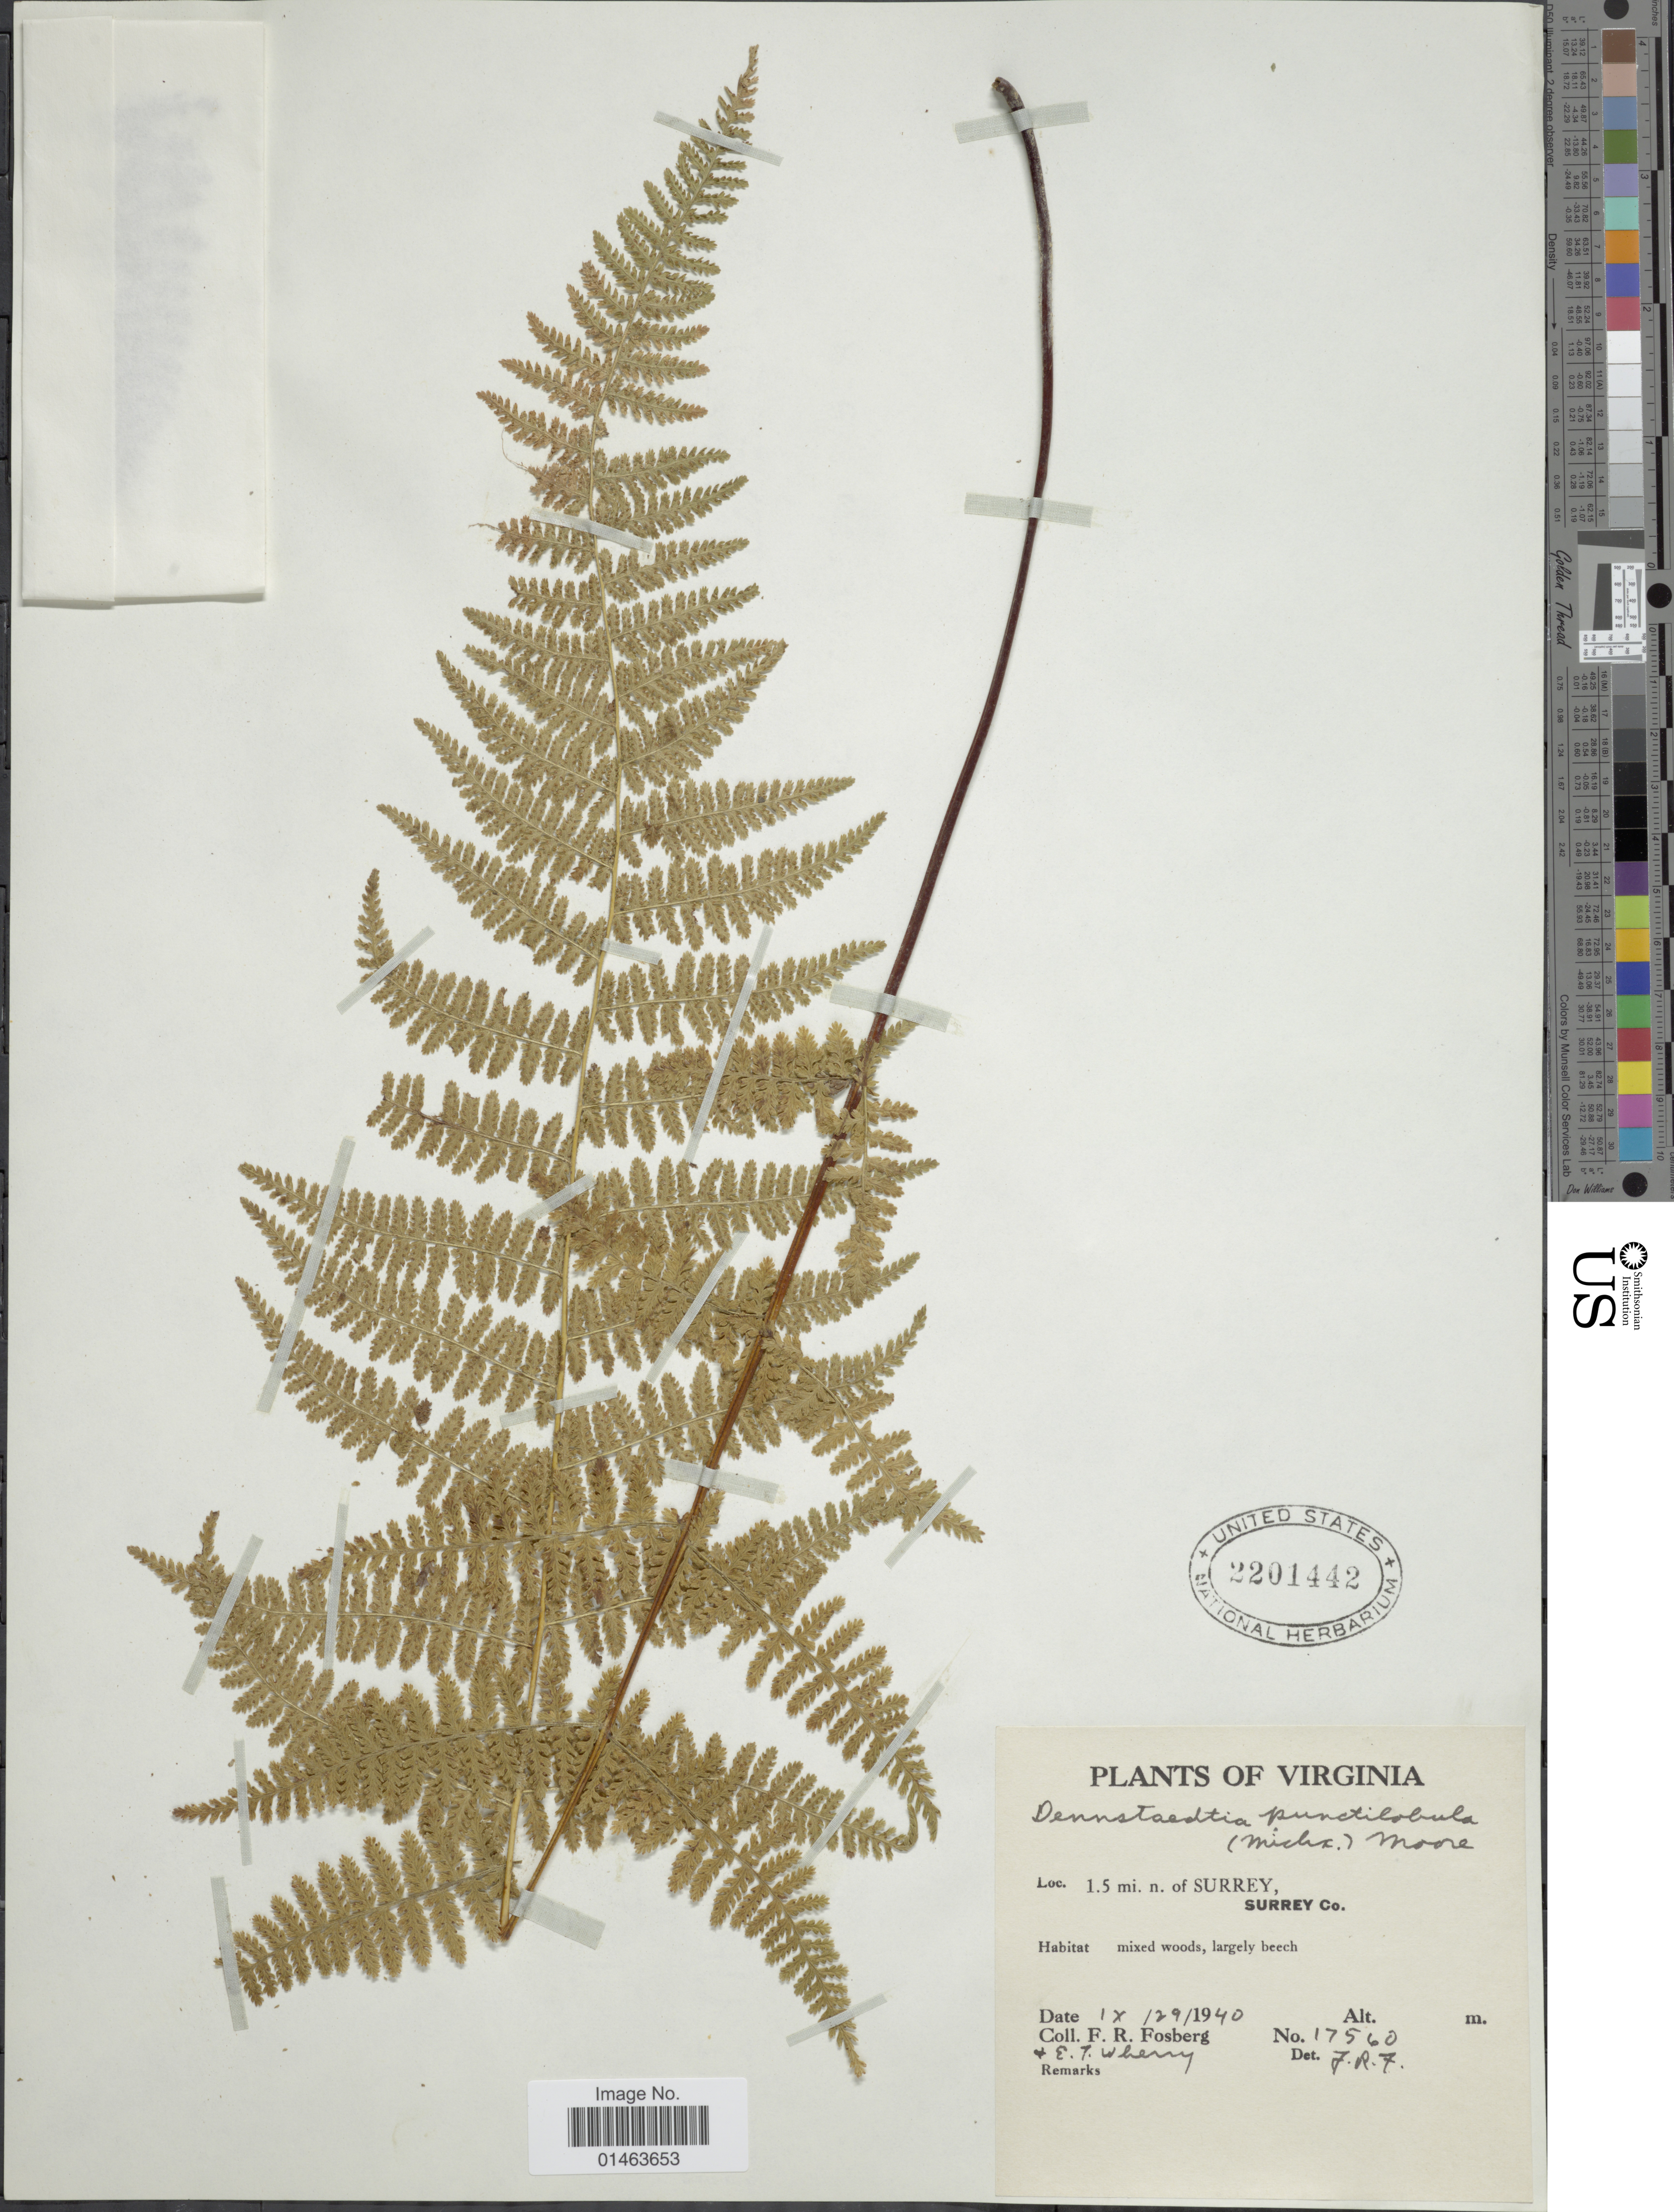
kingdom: Plantae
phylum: Tracheophyta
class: Polypodiopsida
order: Polypodiales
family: Dennstaedtiaceae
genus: Dennstaedtia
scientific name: Dennstaedtia punctilobula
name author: (Michx.) T. Moore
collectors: F. R. Fosberg & E. Wherry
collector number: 17560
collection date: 1940-09-29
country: United States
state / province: Virginia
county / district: Surry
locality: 1.5 mi. N. of Surry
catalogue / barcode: US 2201442